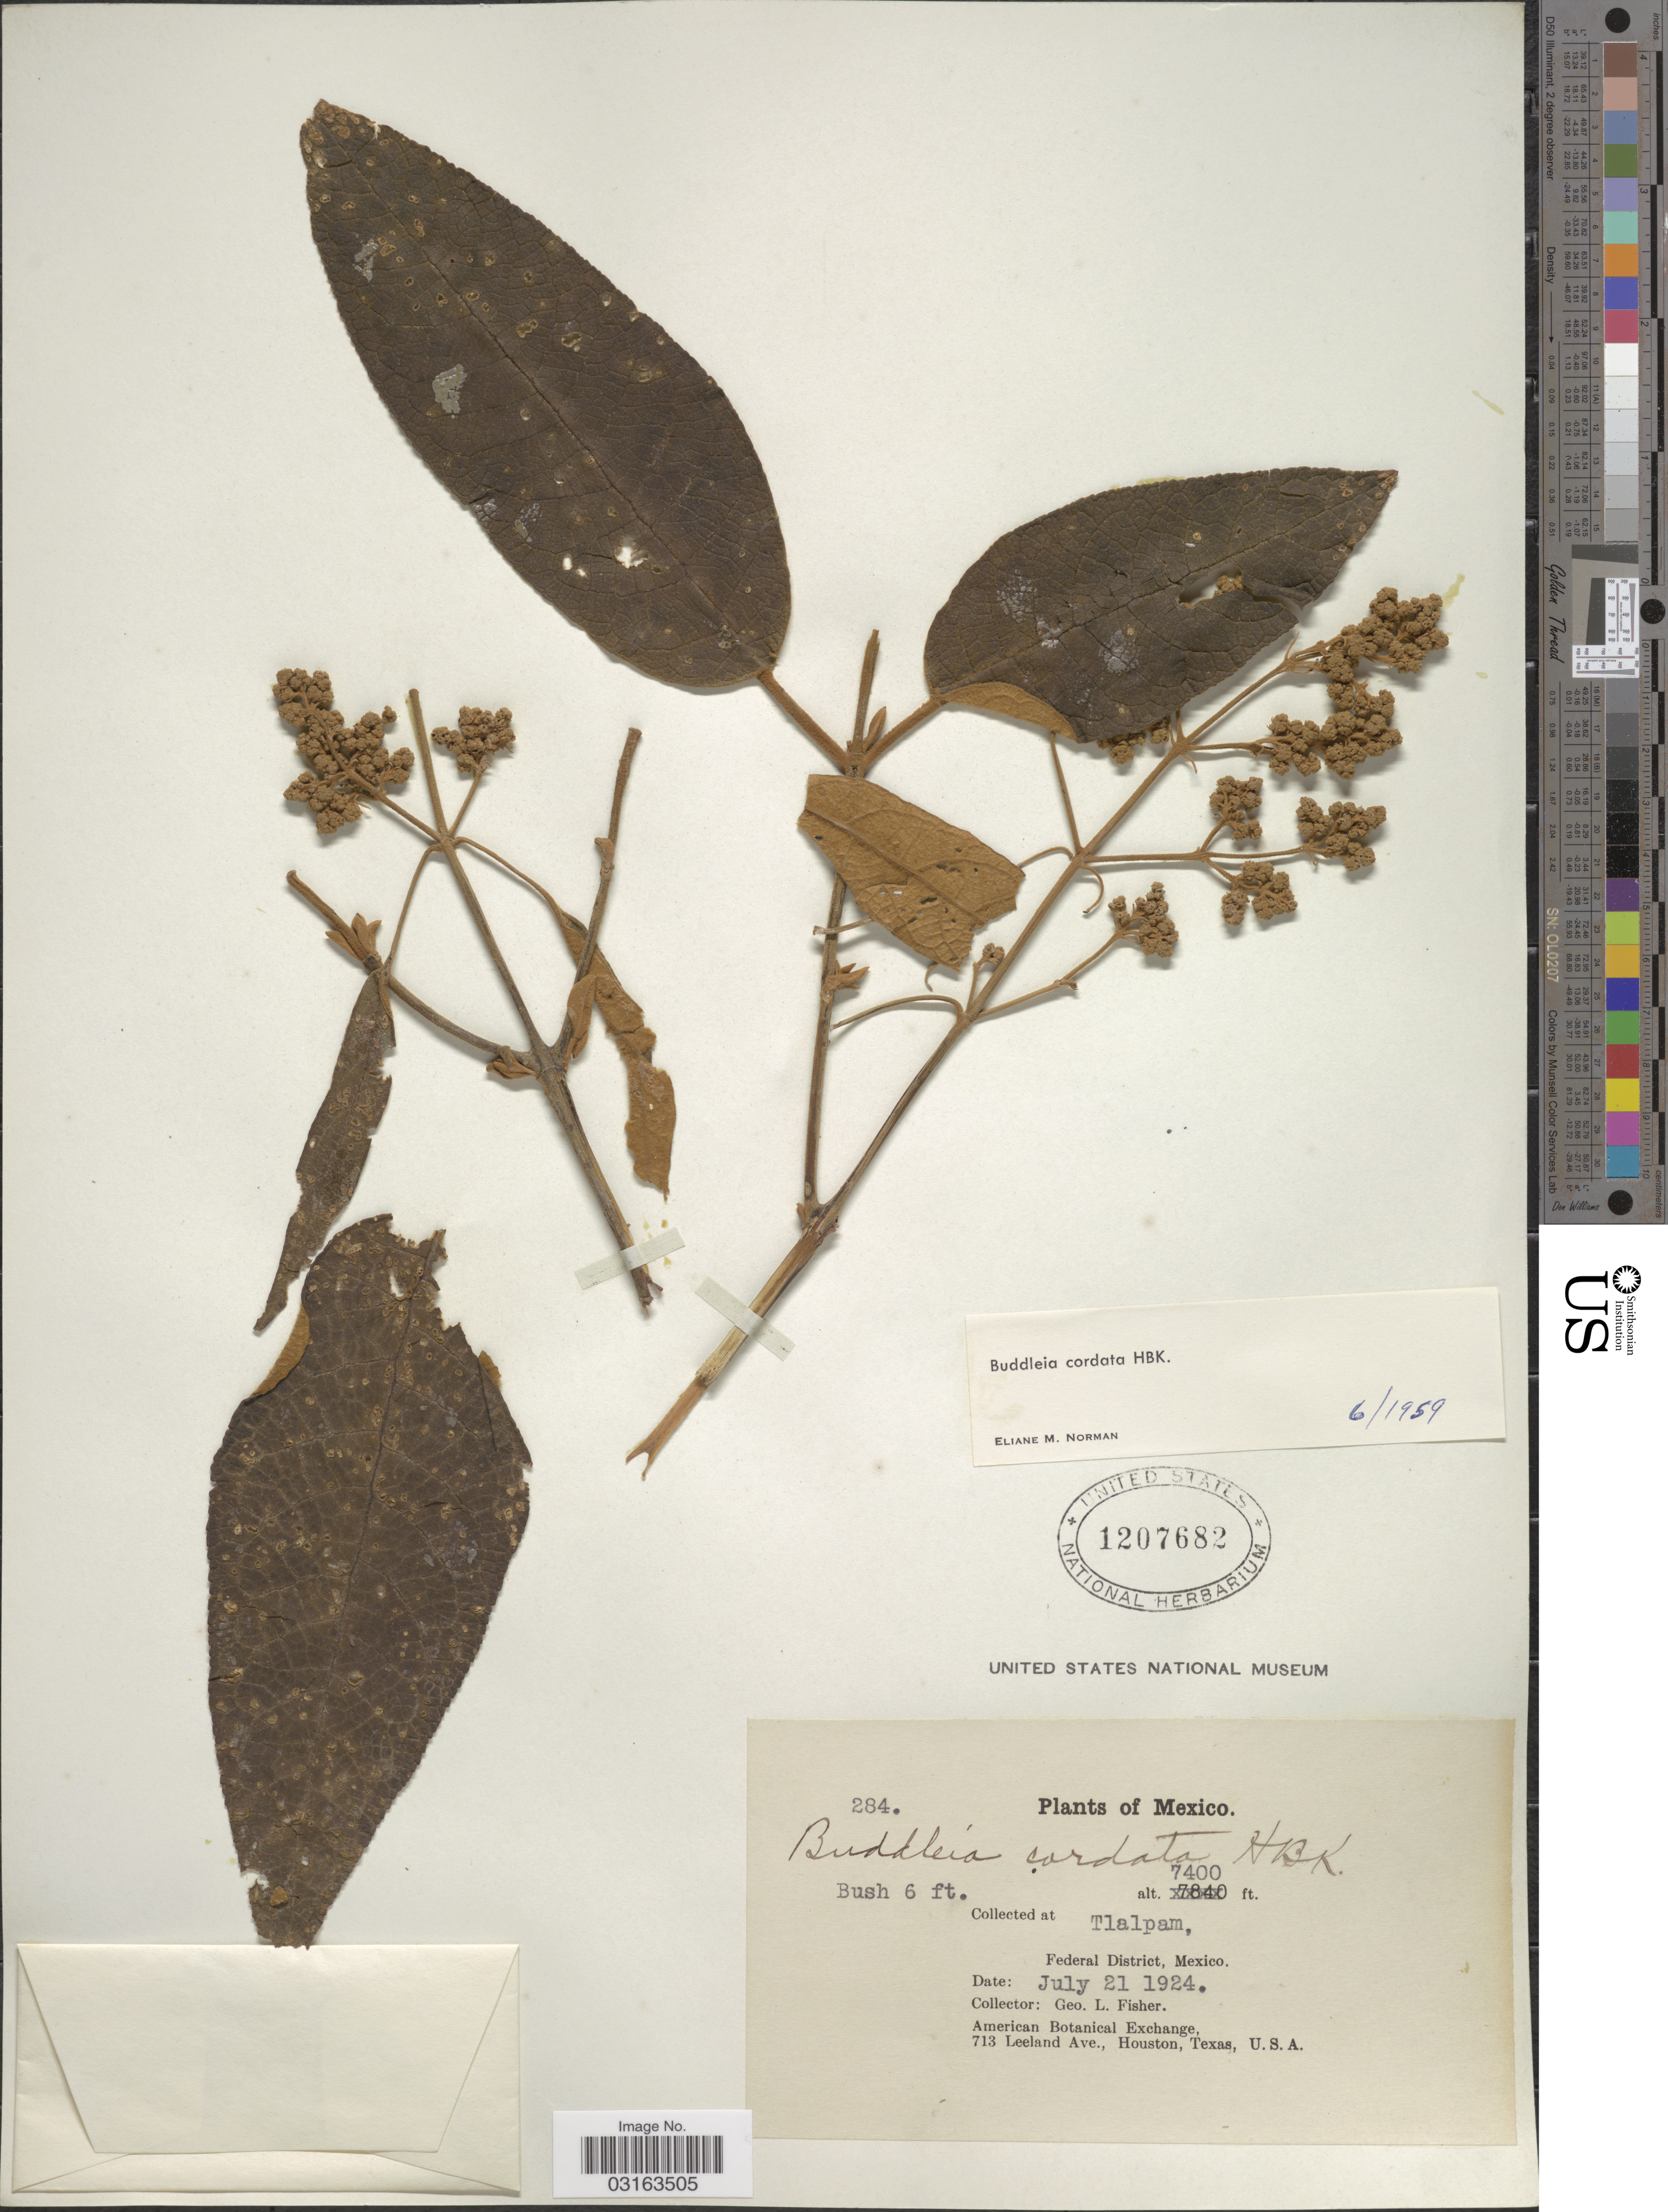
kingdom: Plantae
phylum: Tracheophyta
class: Magnoliopsida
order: Lamiales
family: Scrophulariaceae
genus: Buddleja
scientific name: Buddleja cordata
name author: Kunth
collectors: G. L. Fisher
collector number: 284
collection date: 1924-07-21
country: Mexico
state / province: Distrito Federal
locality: Tlalpam, Federal District.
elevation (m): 2256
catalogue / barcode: US 1207682